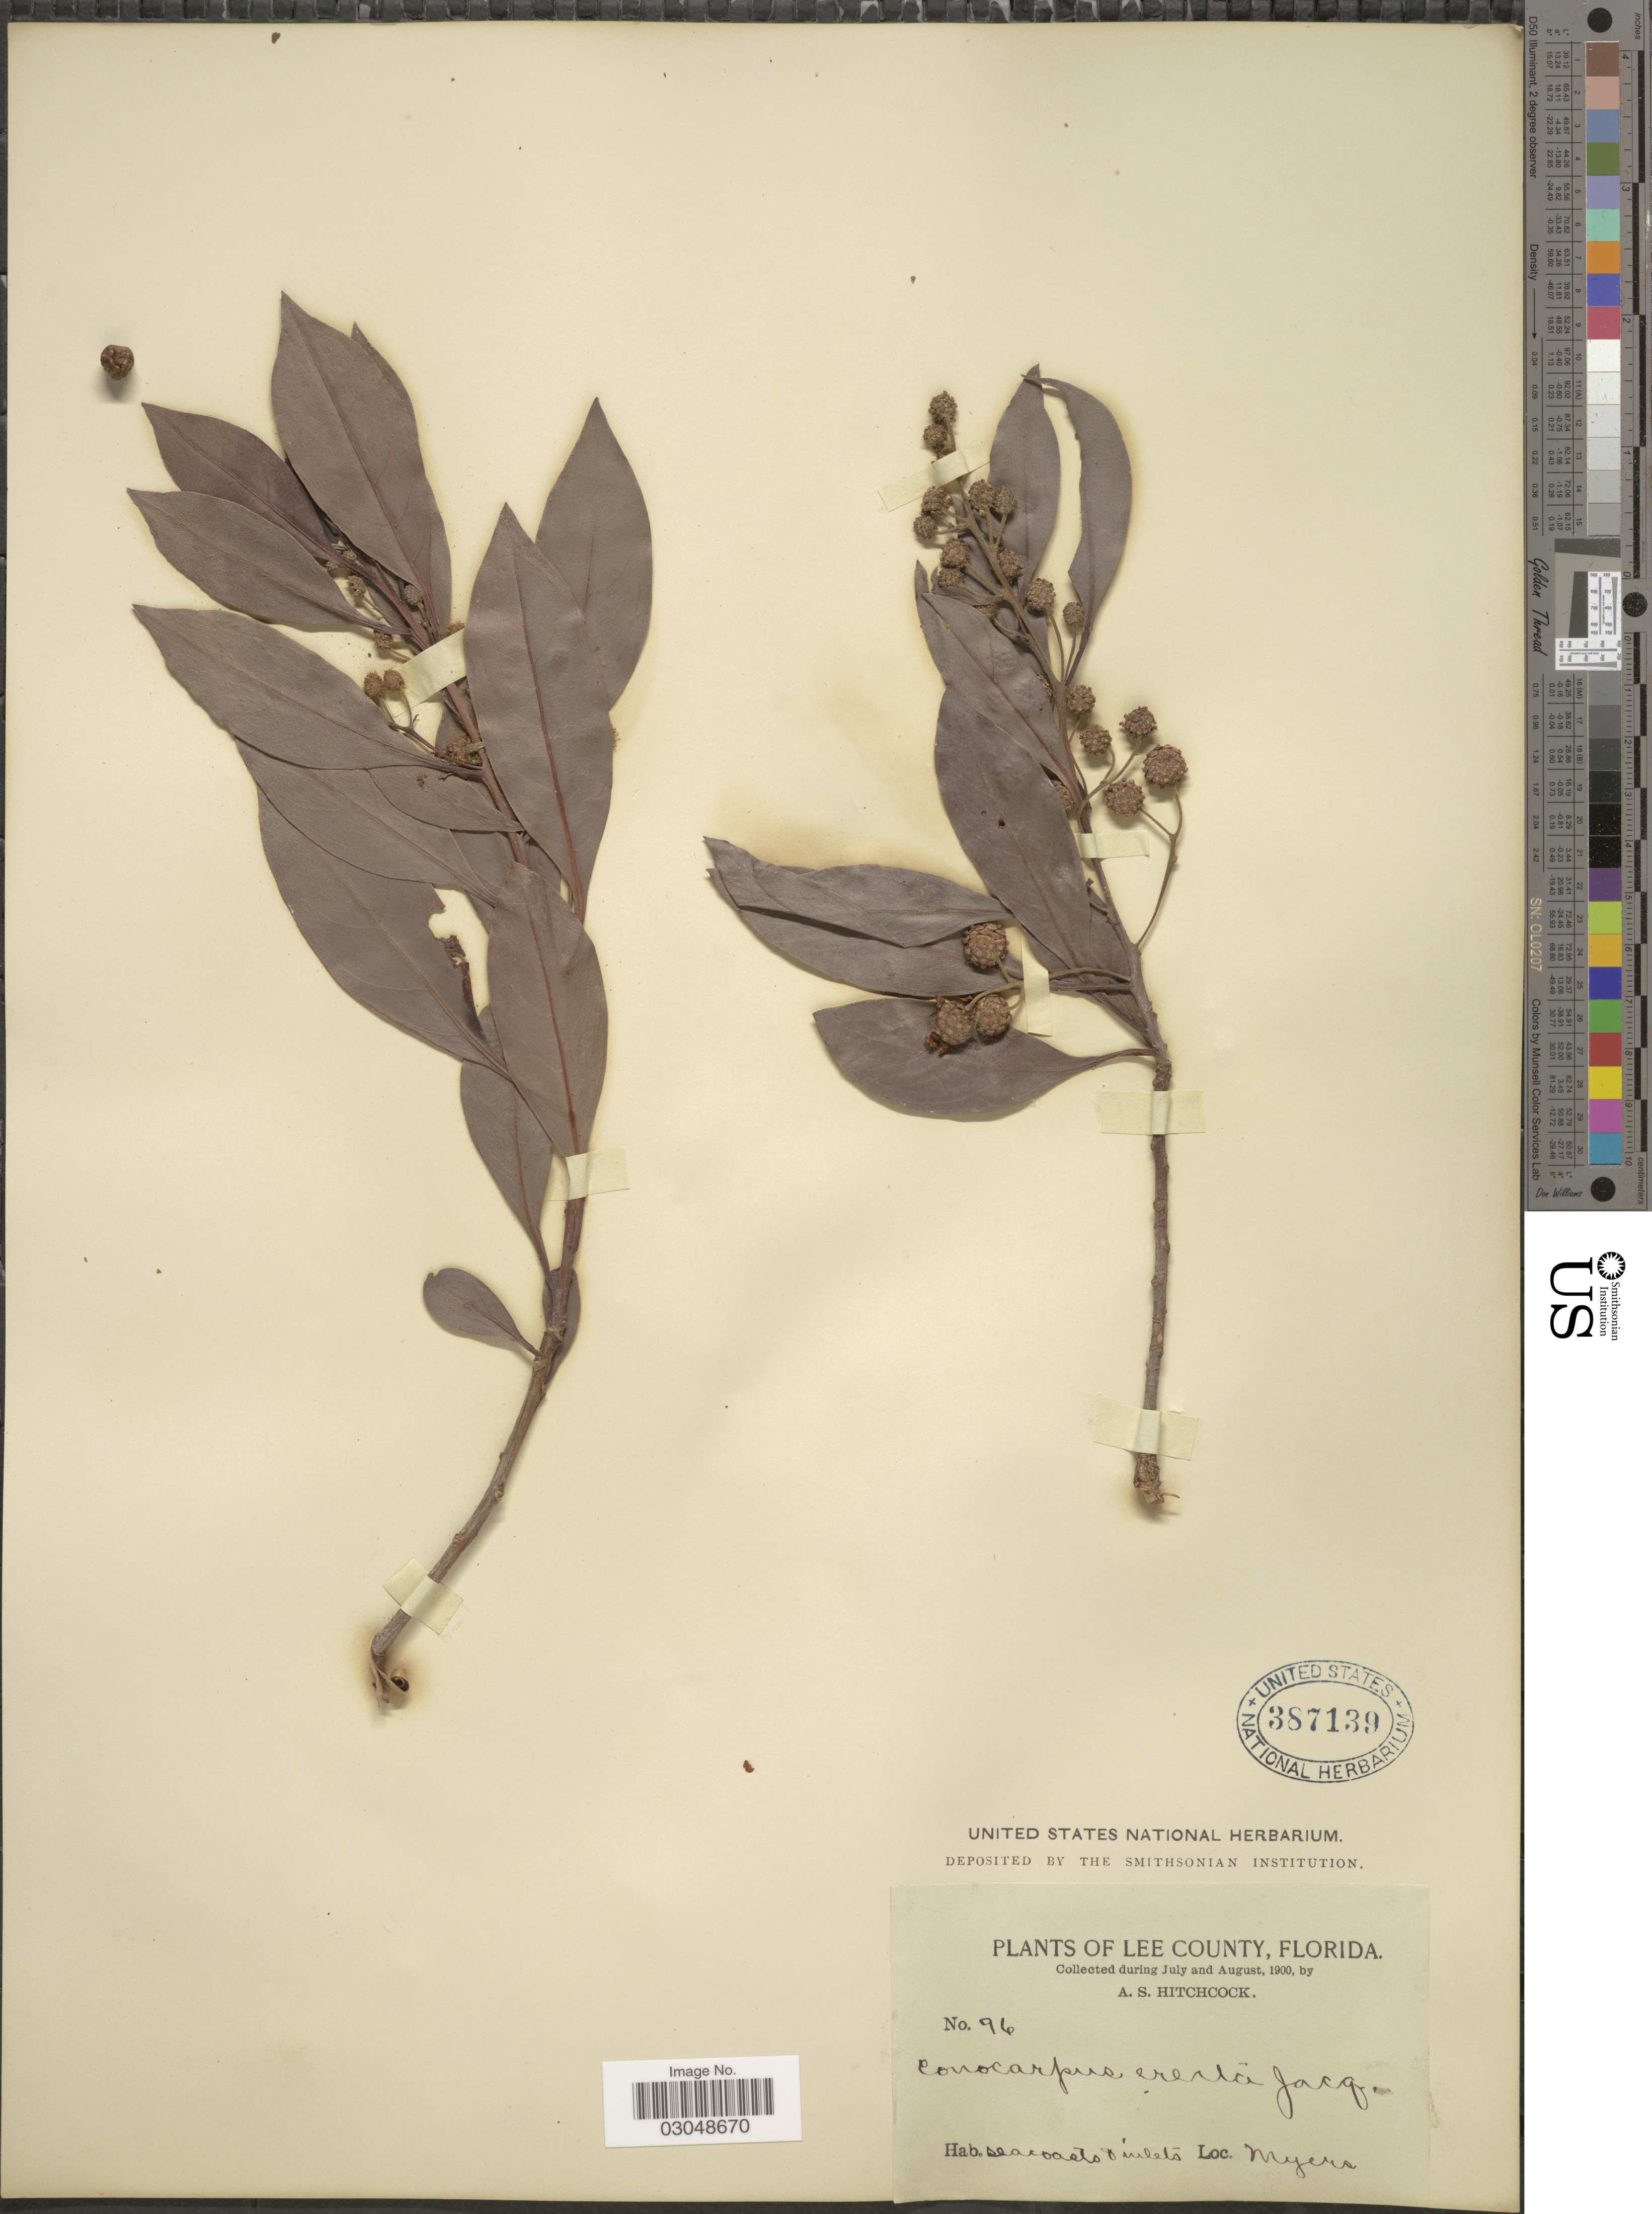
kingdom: Plantae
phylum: Tracheophyta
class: Magnoliopsida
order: Myrtales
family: Combretaceae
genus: Conocarpus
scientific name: Conocarpus erectus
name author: L.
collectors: A. S. Hitchcock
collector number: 96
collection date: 1900-07/1900-08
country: United States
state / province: Florida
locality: Lee County. Seacoasts inlets. Myers.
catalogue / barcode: US 387139